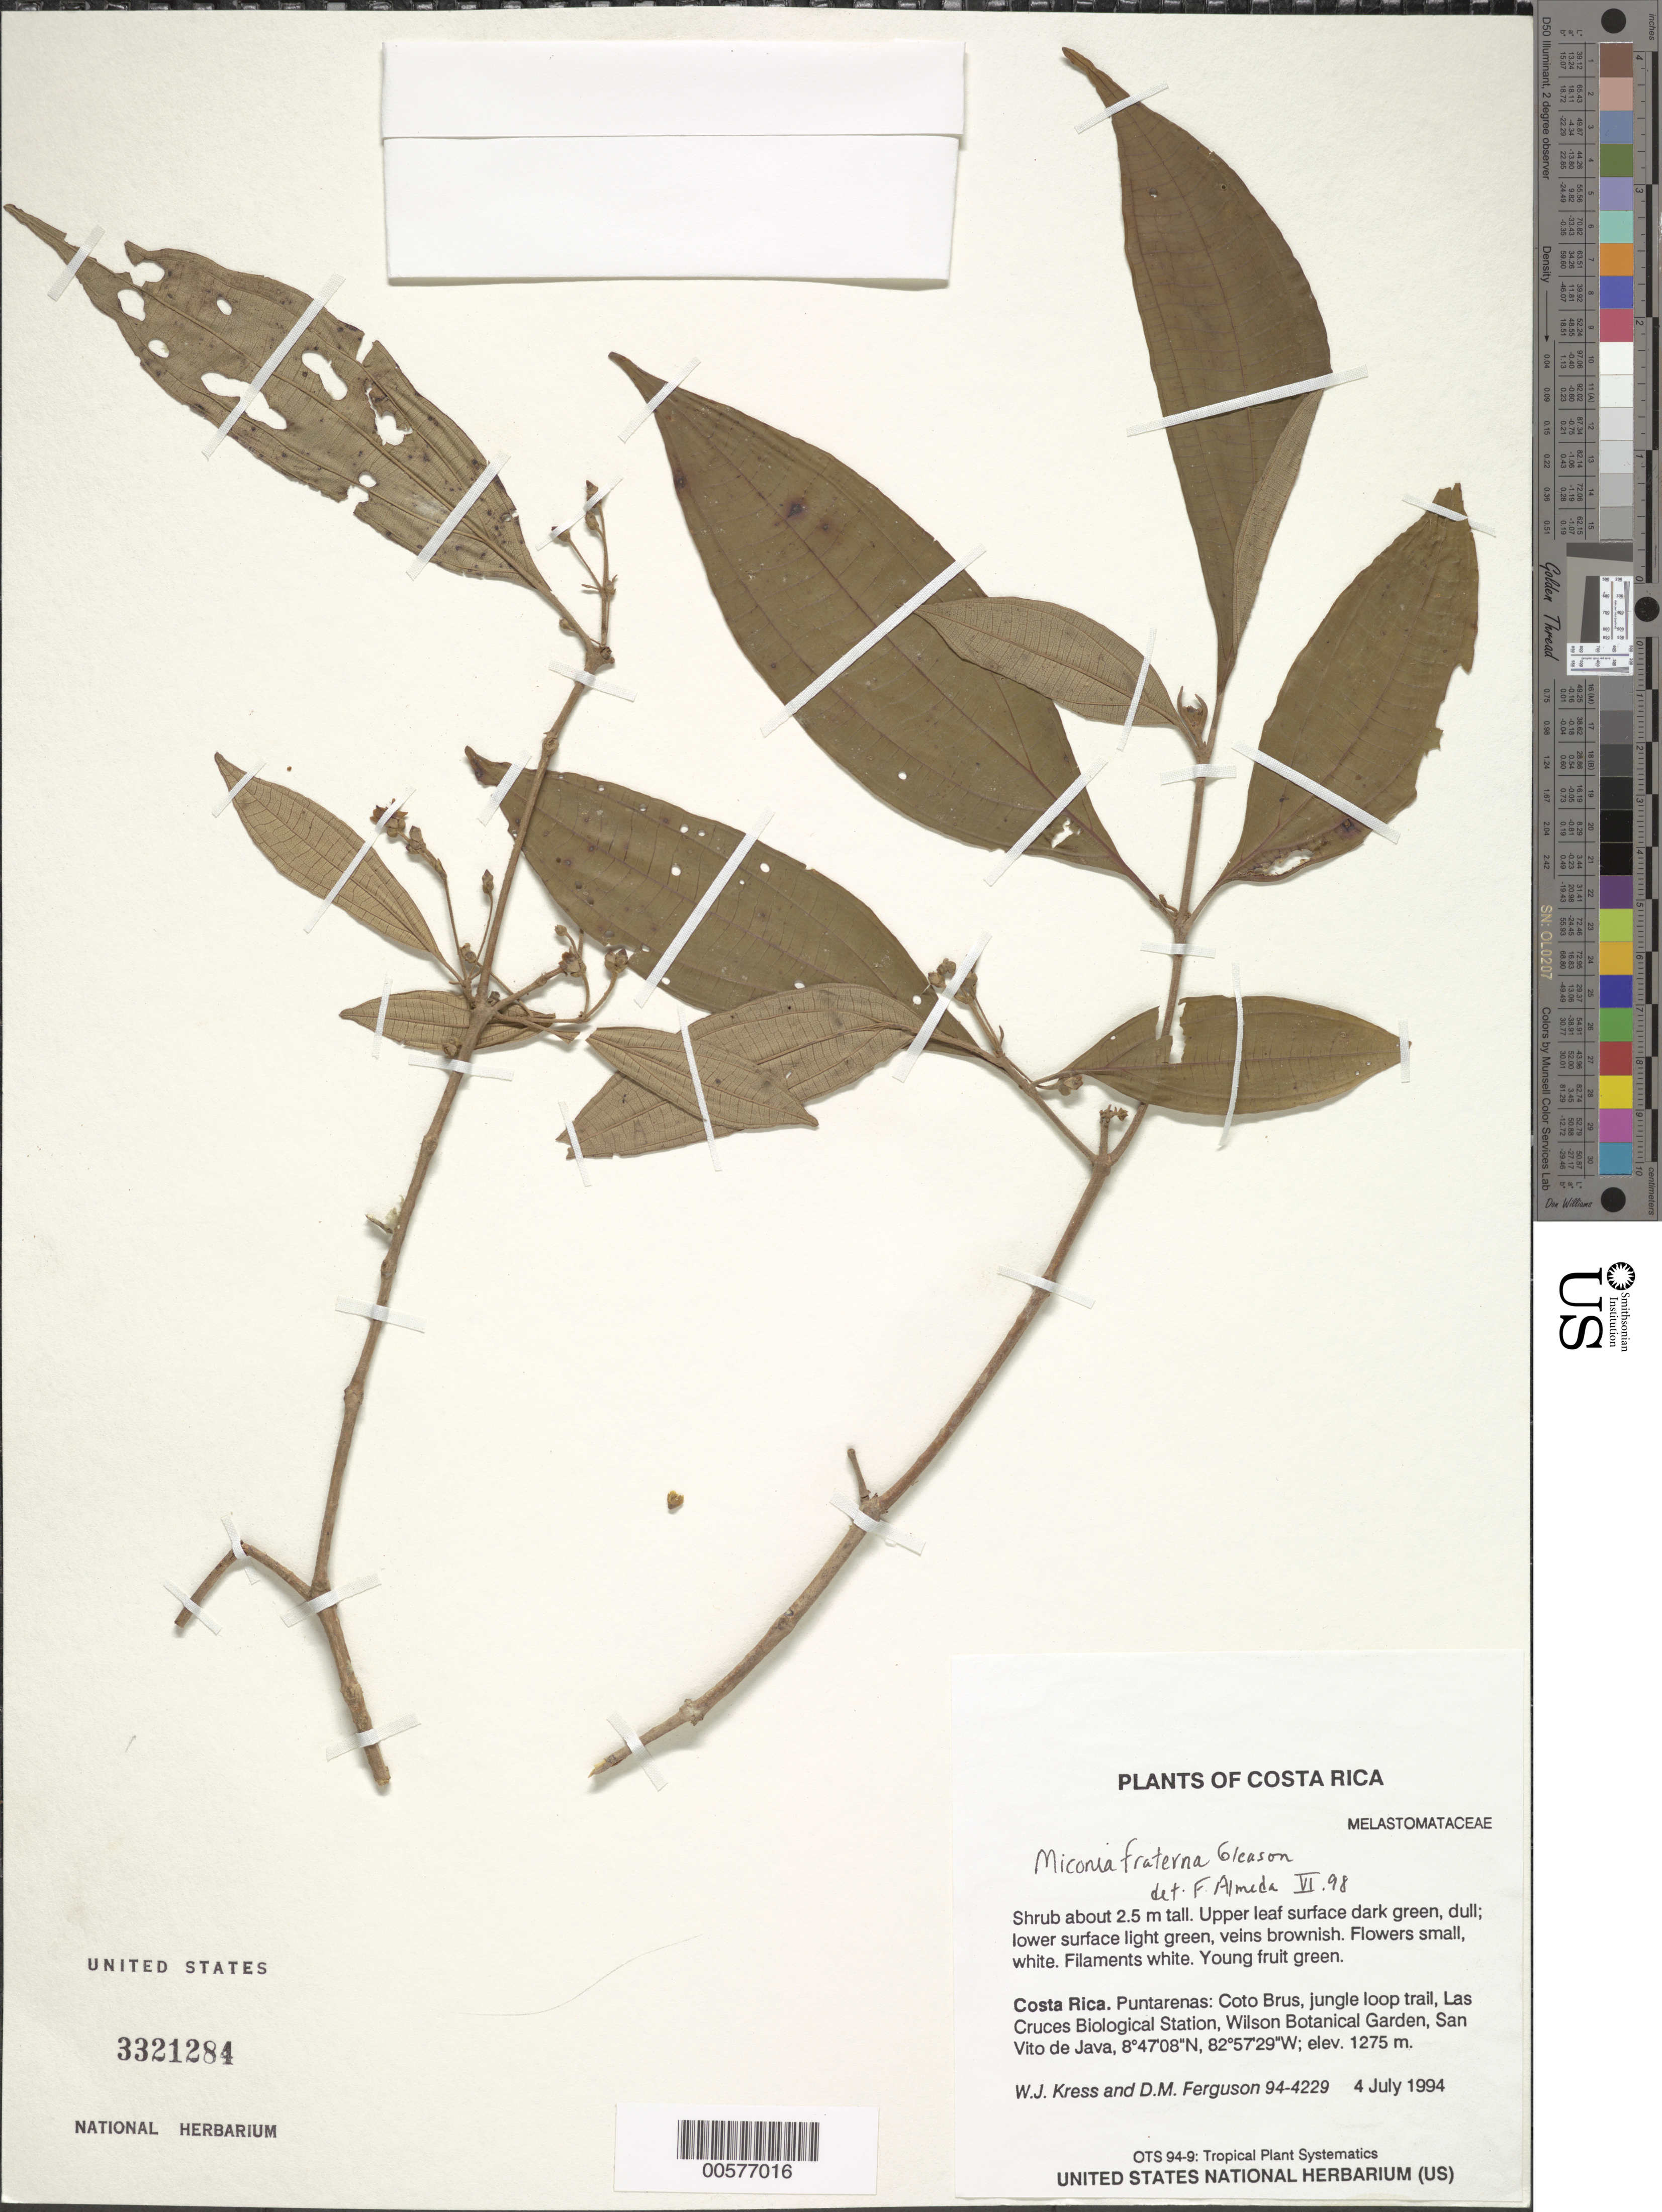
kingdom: Plantae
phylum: Tracheophyta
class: Magnoliopsida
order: Myrtales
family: Melastomataceae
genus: Miconia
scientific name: Miconia fraterna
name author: (Cogn. & Gleason) Gleason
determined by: Almeda, F.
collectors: W. J. Kress & D. M. Ferguson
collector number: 94-4229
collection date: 1994-07-04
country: Costa Rica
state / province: Puntarenas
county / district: Coto Brus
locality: Jungle loop trail, Las Cruces Biological Station, Wilson Botanical Garden, San Vito de Java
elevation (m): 1275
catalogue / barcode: US 3321284